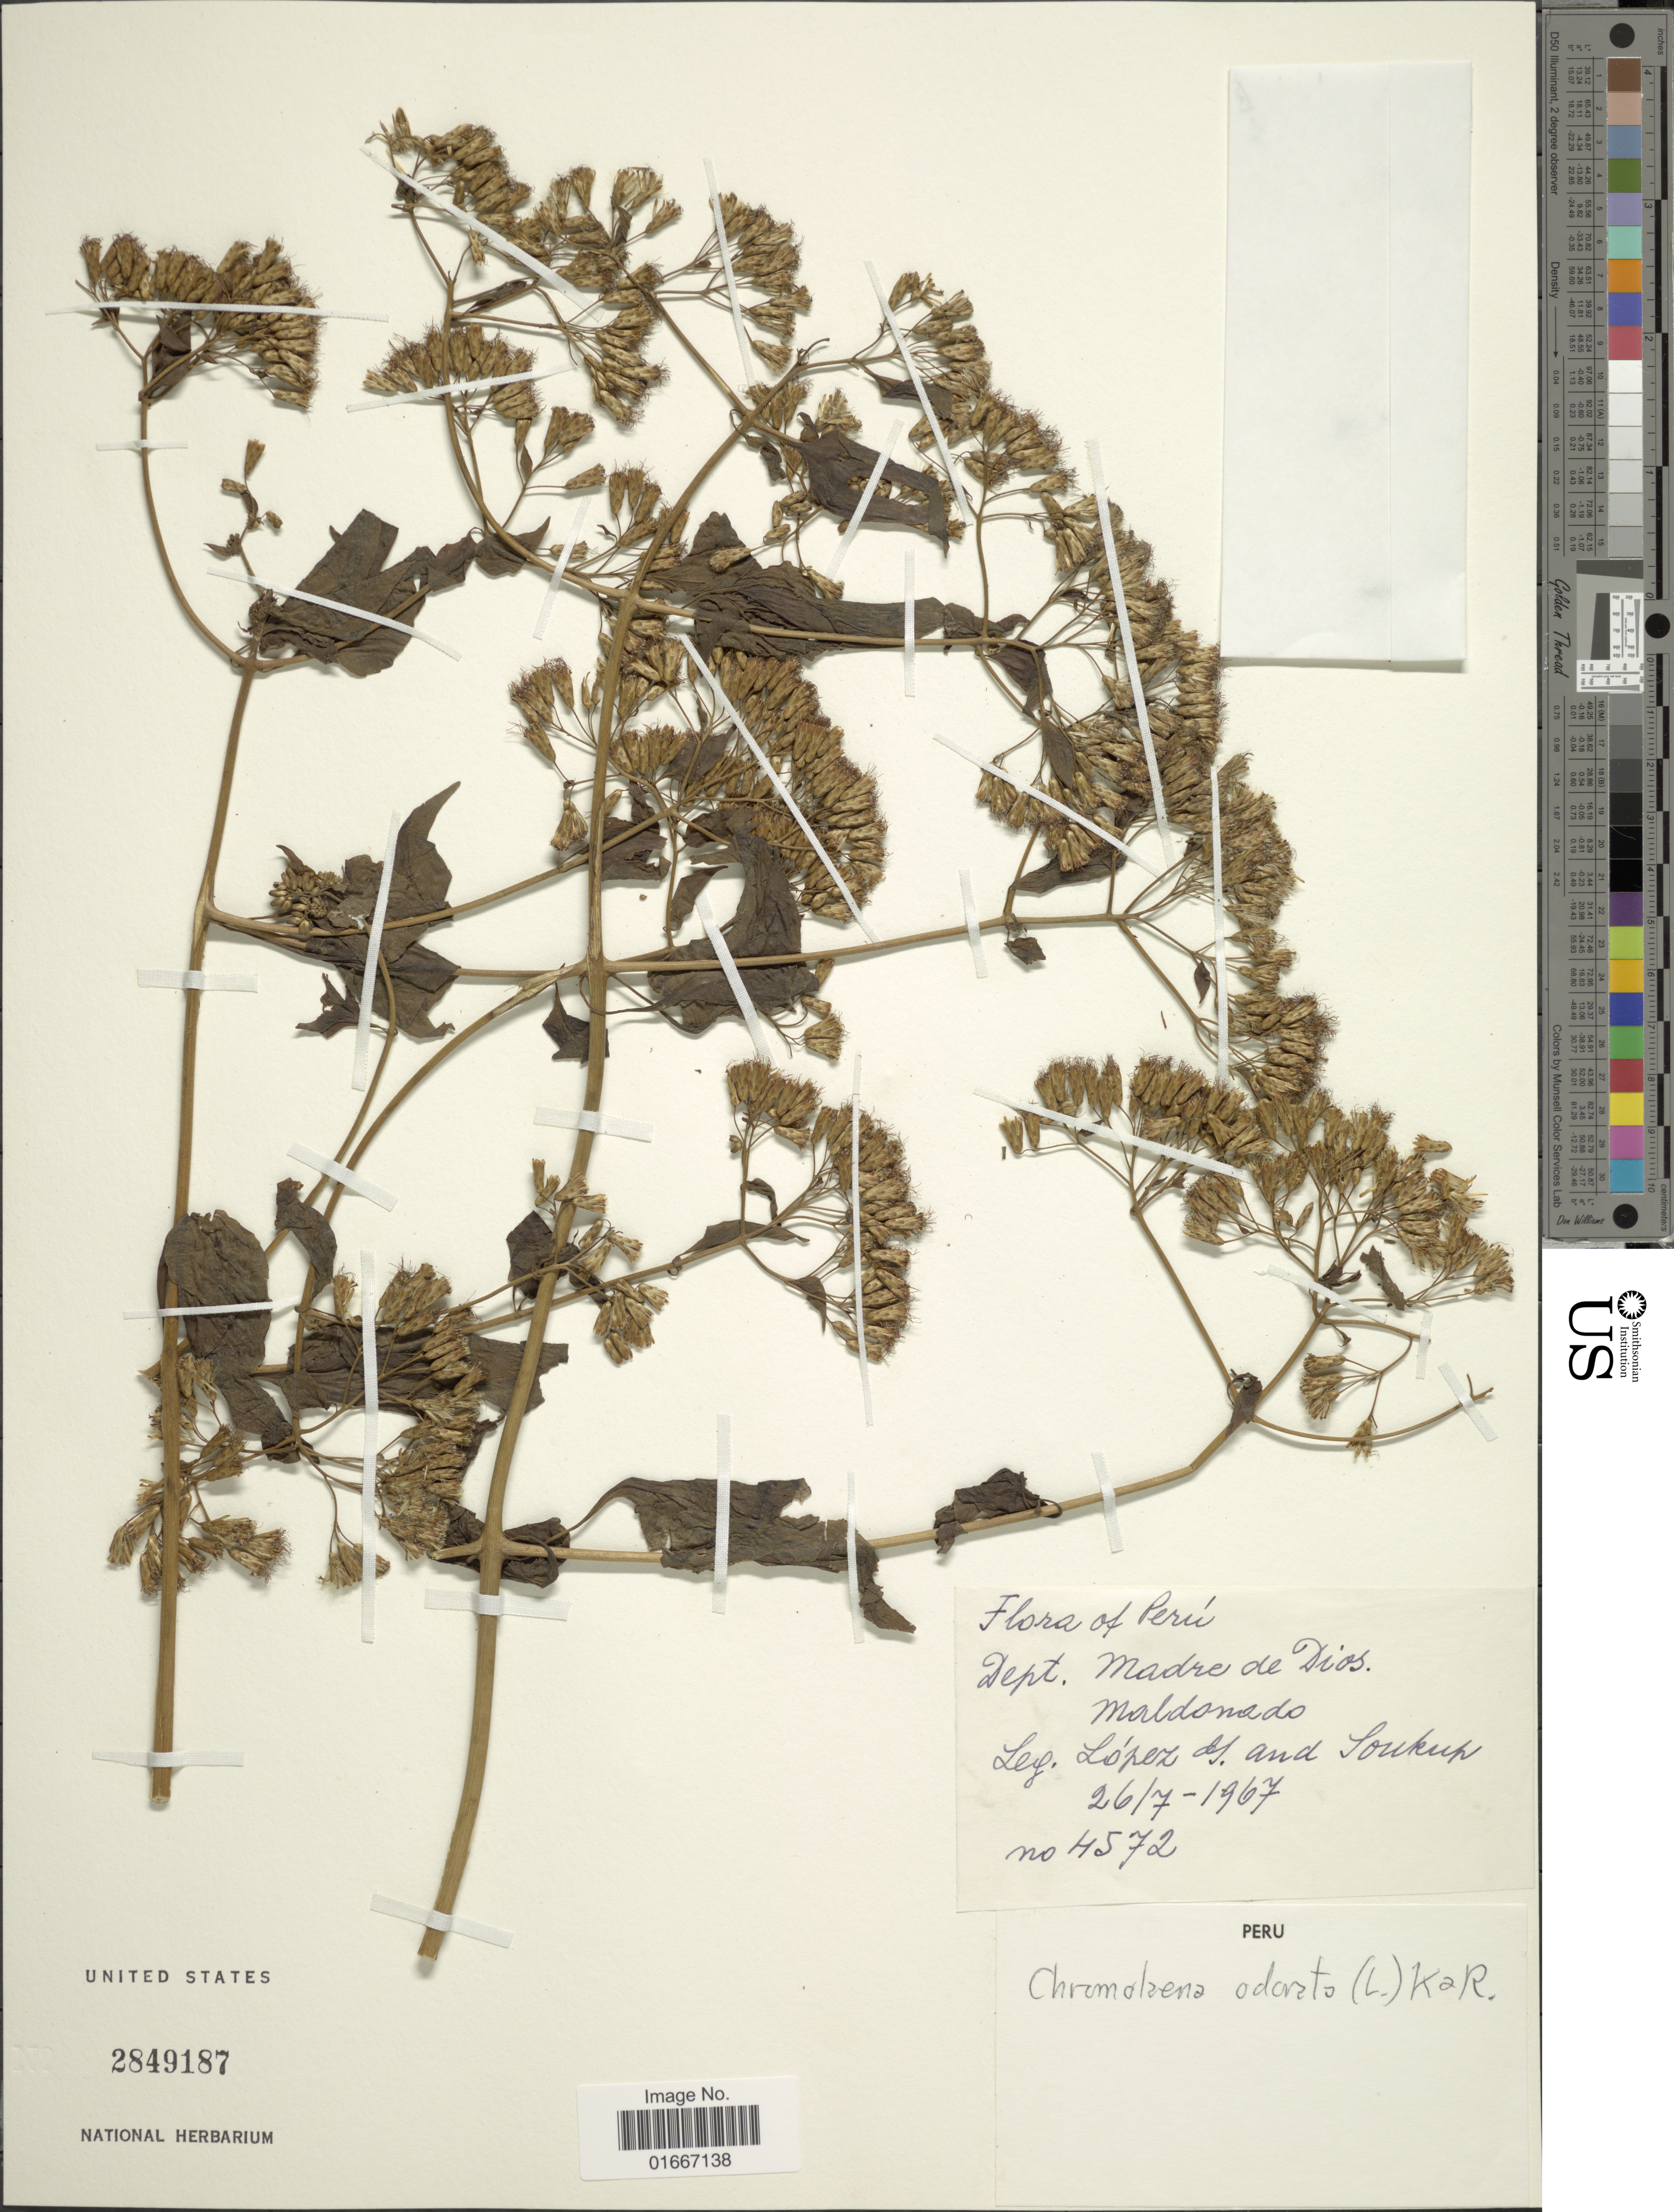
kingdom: Plantae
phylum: Tracheophyta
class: Magnoliopsida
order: Asterales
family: Asteraceae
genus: Chromolaena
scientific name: Chromolaena roseorum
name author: (B.L. Rob.) R.M. King & H. Rob.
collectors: G. López & -- Soukup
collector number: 4572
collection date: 1967-07-26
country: Peru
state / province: Madre de Dios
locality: Peru. Dept. Madre de Dios. 47 km, northeastern of Maldonado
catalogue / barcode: US 2849187